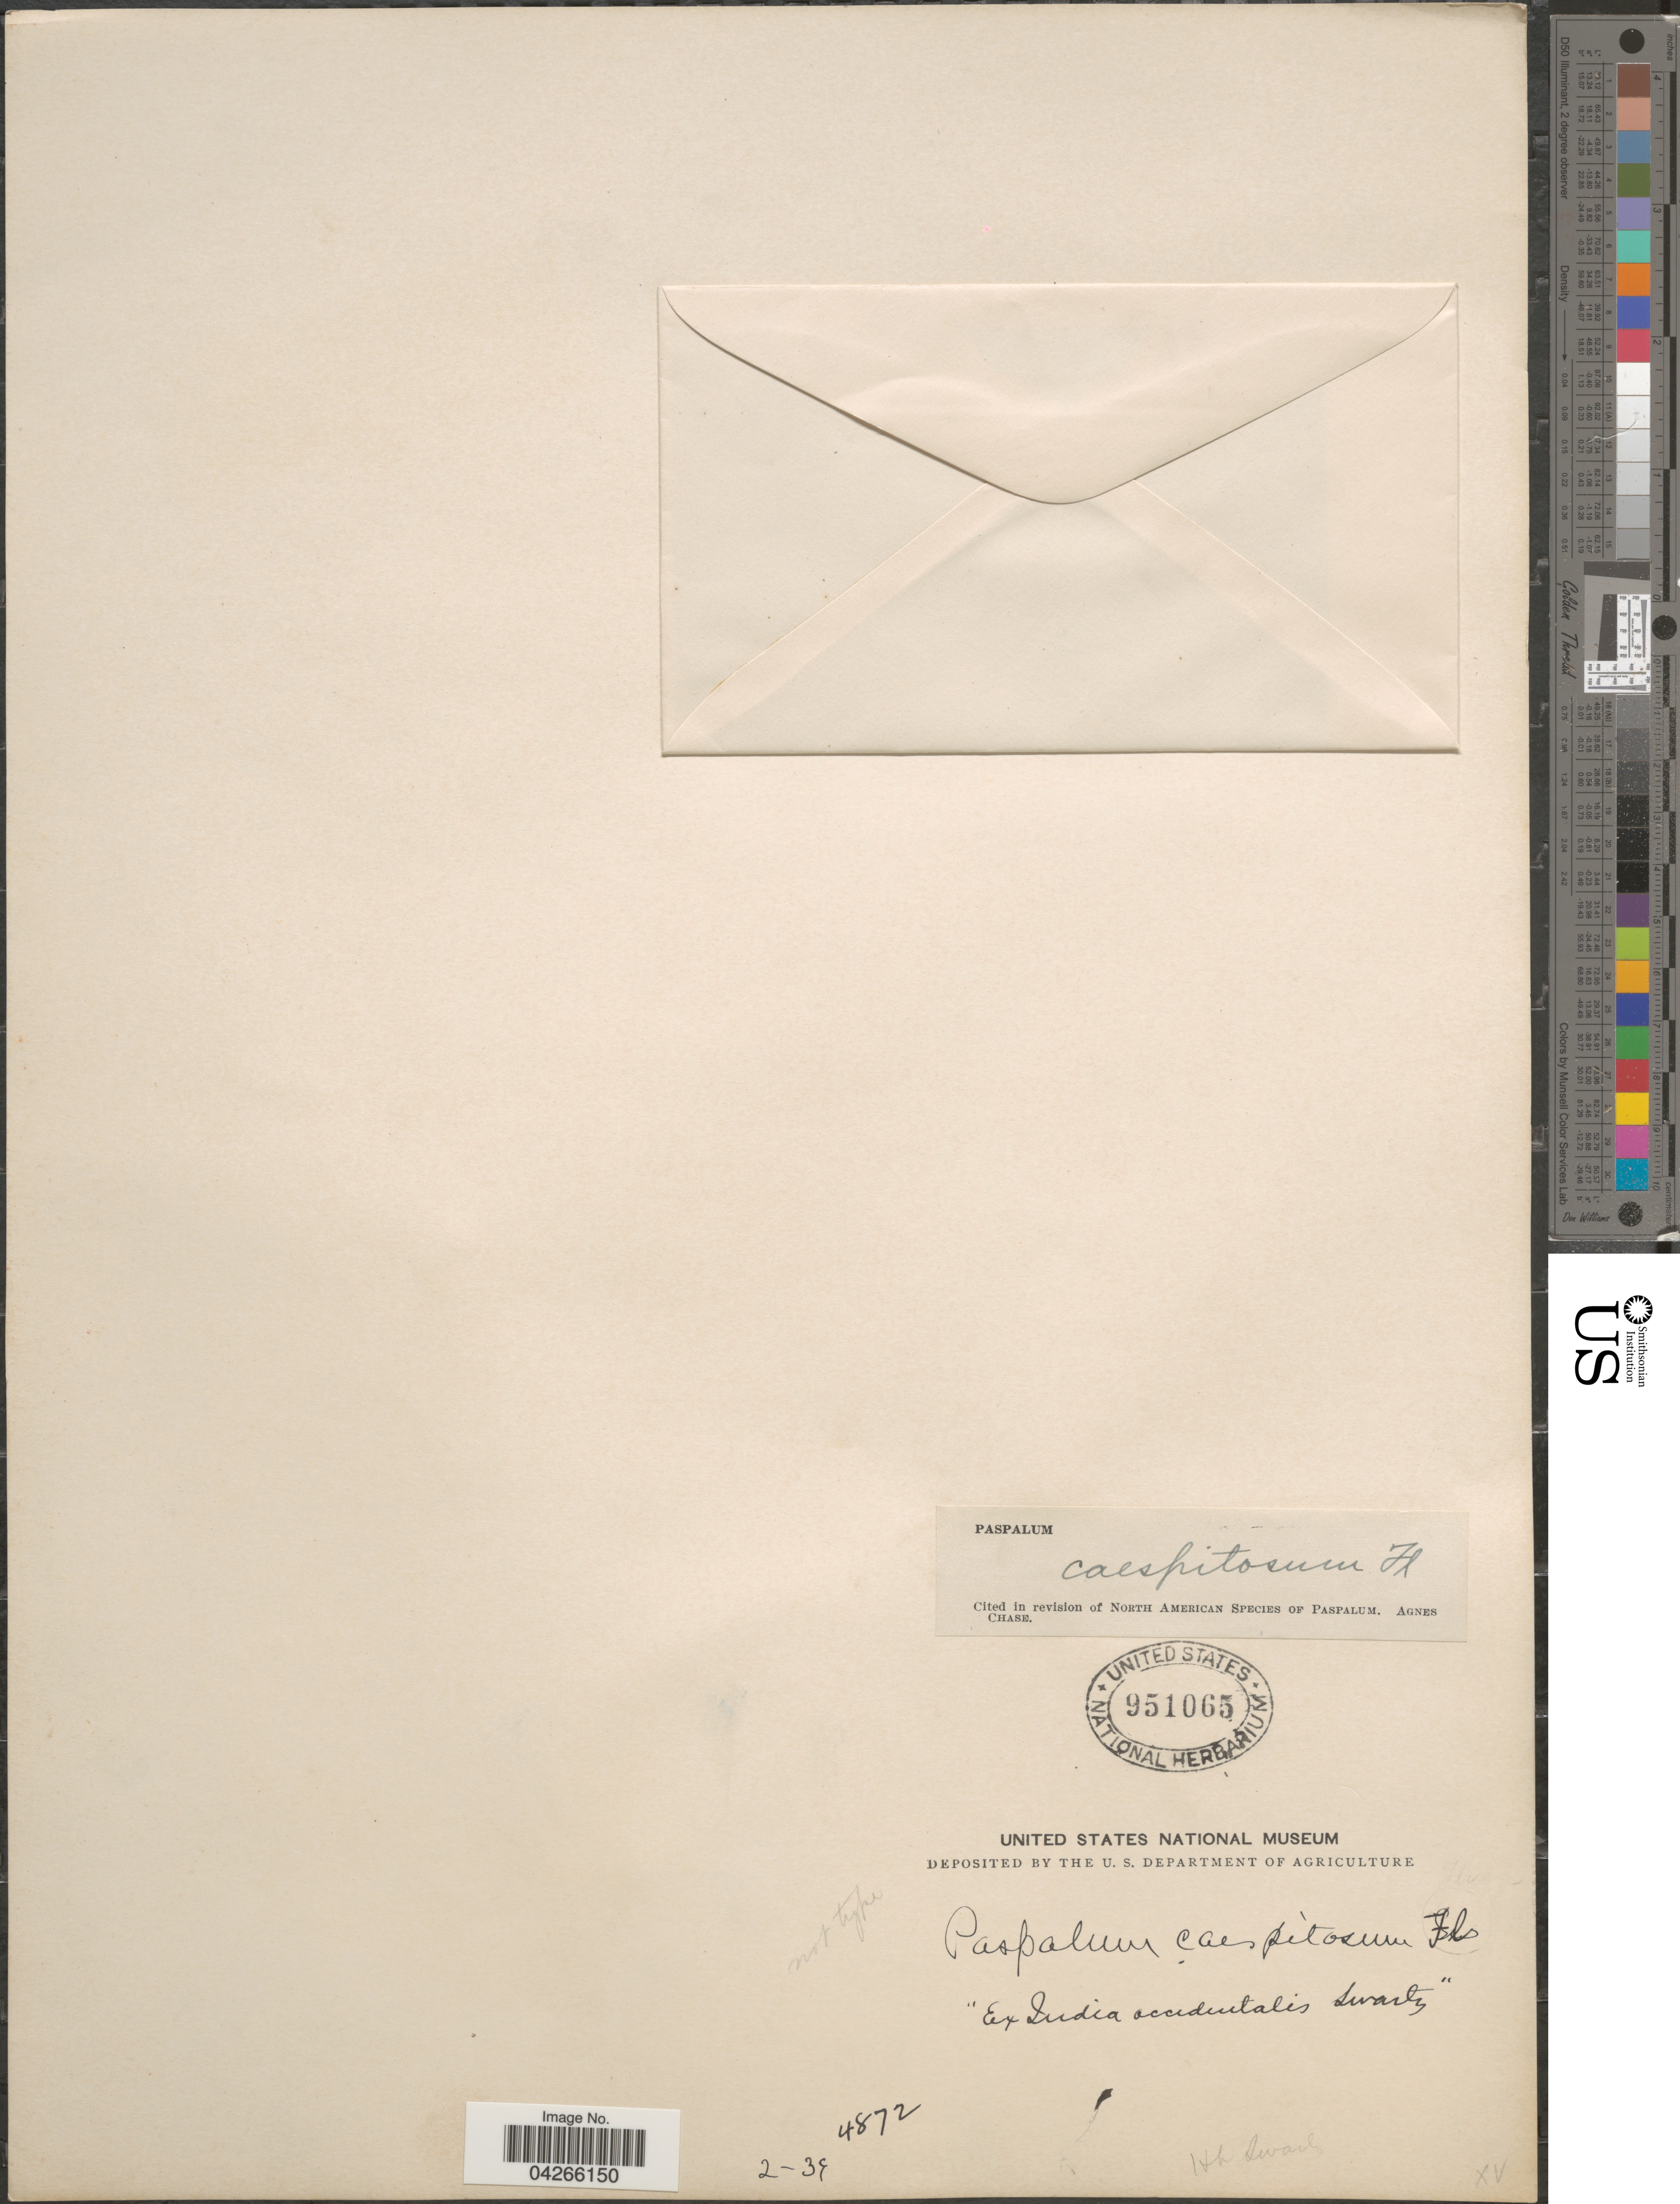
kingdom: Plantae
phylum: Tracheophyta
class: Liliopsida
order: Poales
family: Poaceae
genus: Paspalum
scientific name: Paspalum caespitosum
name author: Flüggé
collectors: -- Swartz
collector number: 4872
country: India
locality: India occidentalis.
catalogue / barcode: US 951065